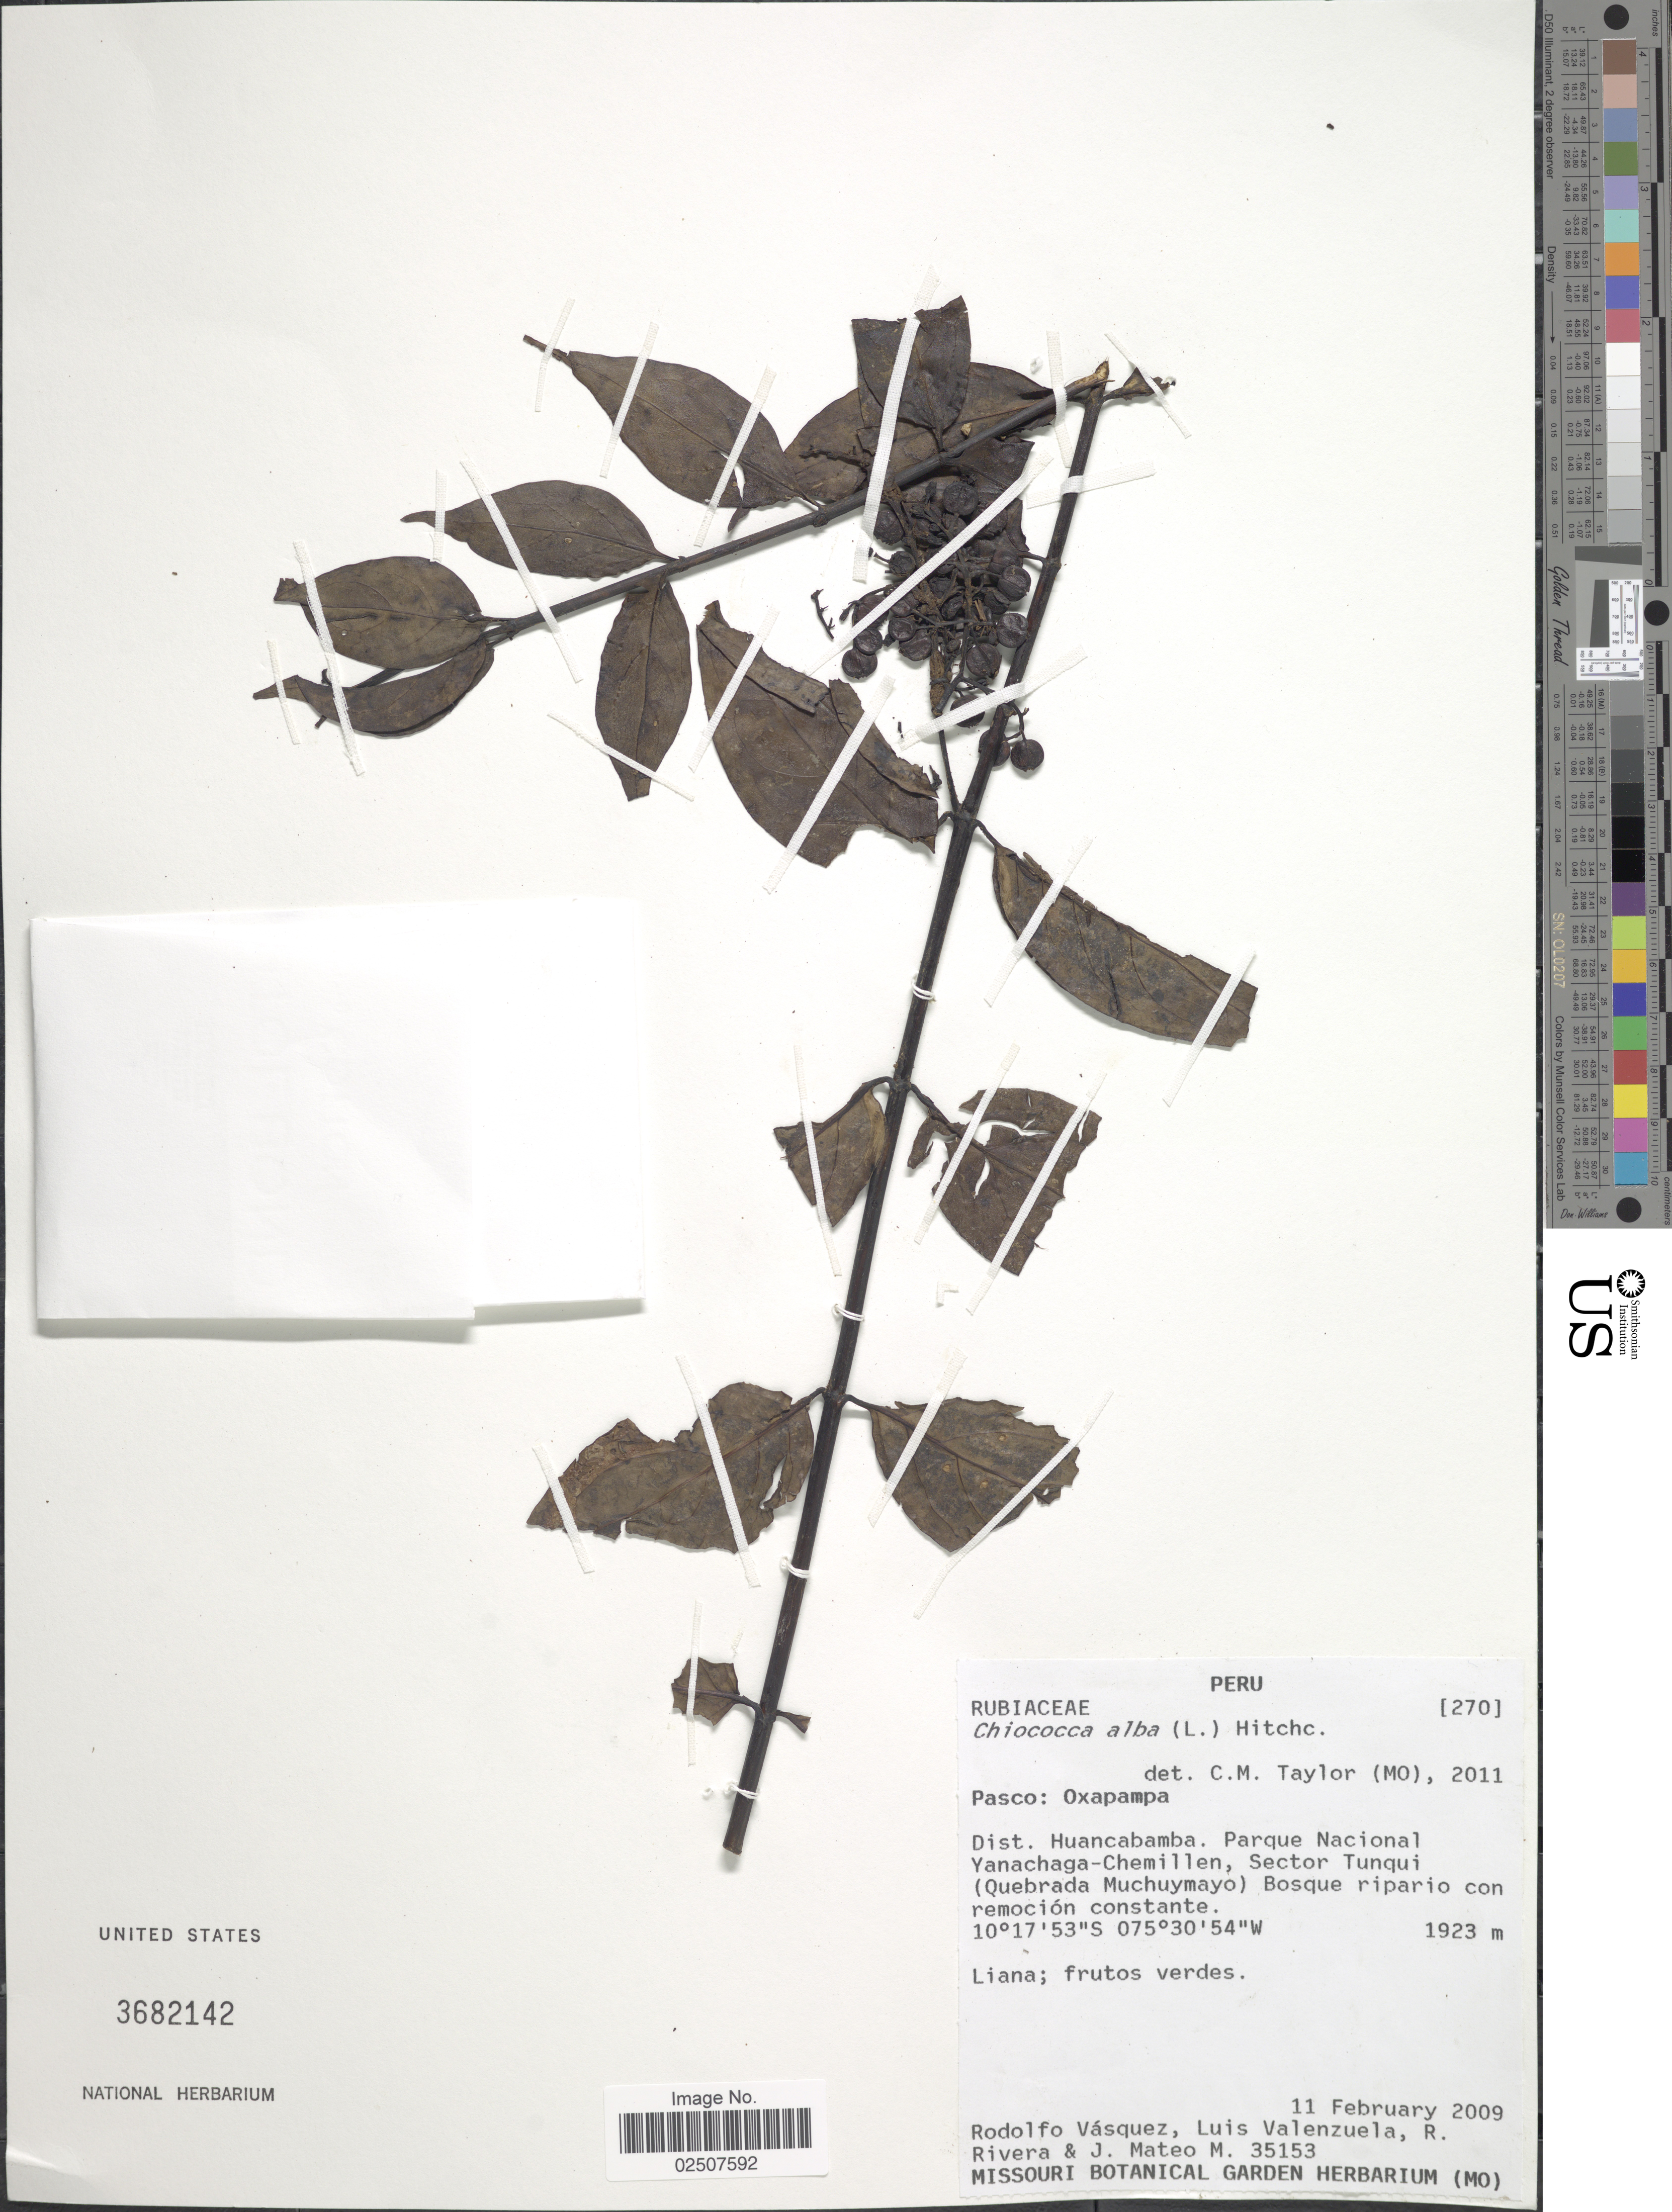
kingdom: Plantae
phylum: Tracheophyta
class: Magnoliopsida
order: Gentianales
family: Rubiaceae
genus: Chiococca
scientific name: Chiococca alba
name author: (L.) Hitchc.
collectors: R. Vásquez, L. Valenzuela, R. Rivera & J. Mateo M.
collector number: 35153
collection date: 2009-02-11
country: Peru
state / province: Pasco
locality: Oxapampa. Dist. Huancabamba. Parque Nacional Yanachaga- Chemillen, Sector Tunqui (Quebrada Muchuymayo) Bosque ripario con remocion constante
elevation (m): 1923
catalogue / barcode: US 3682142